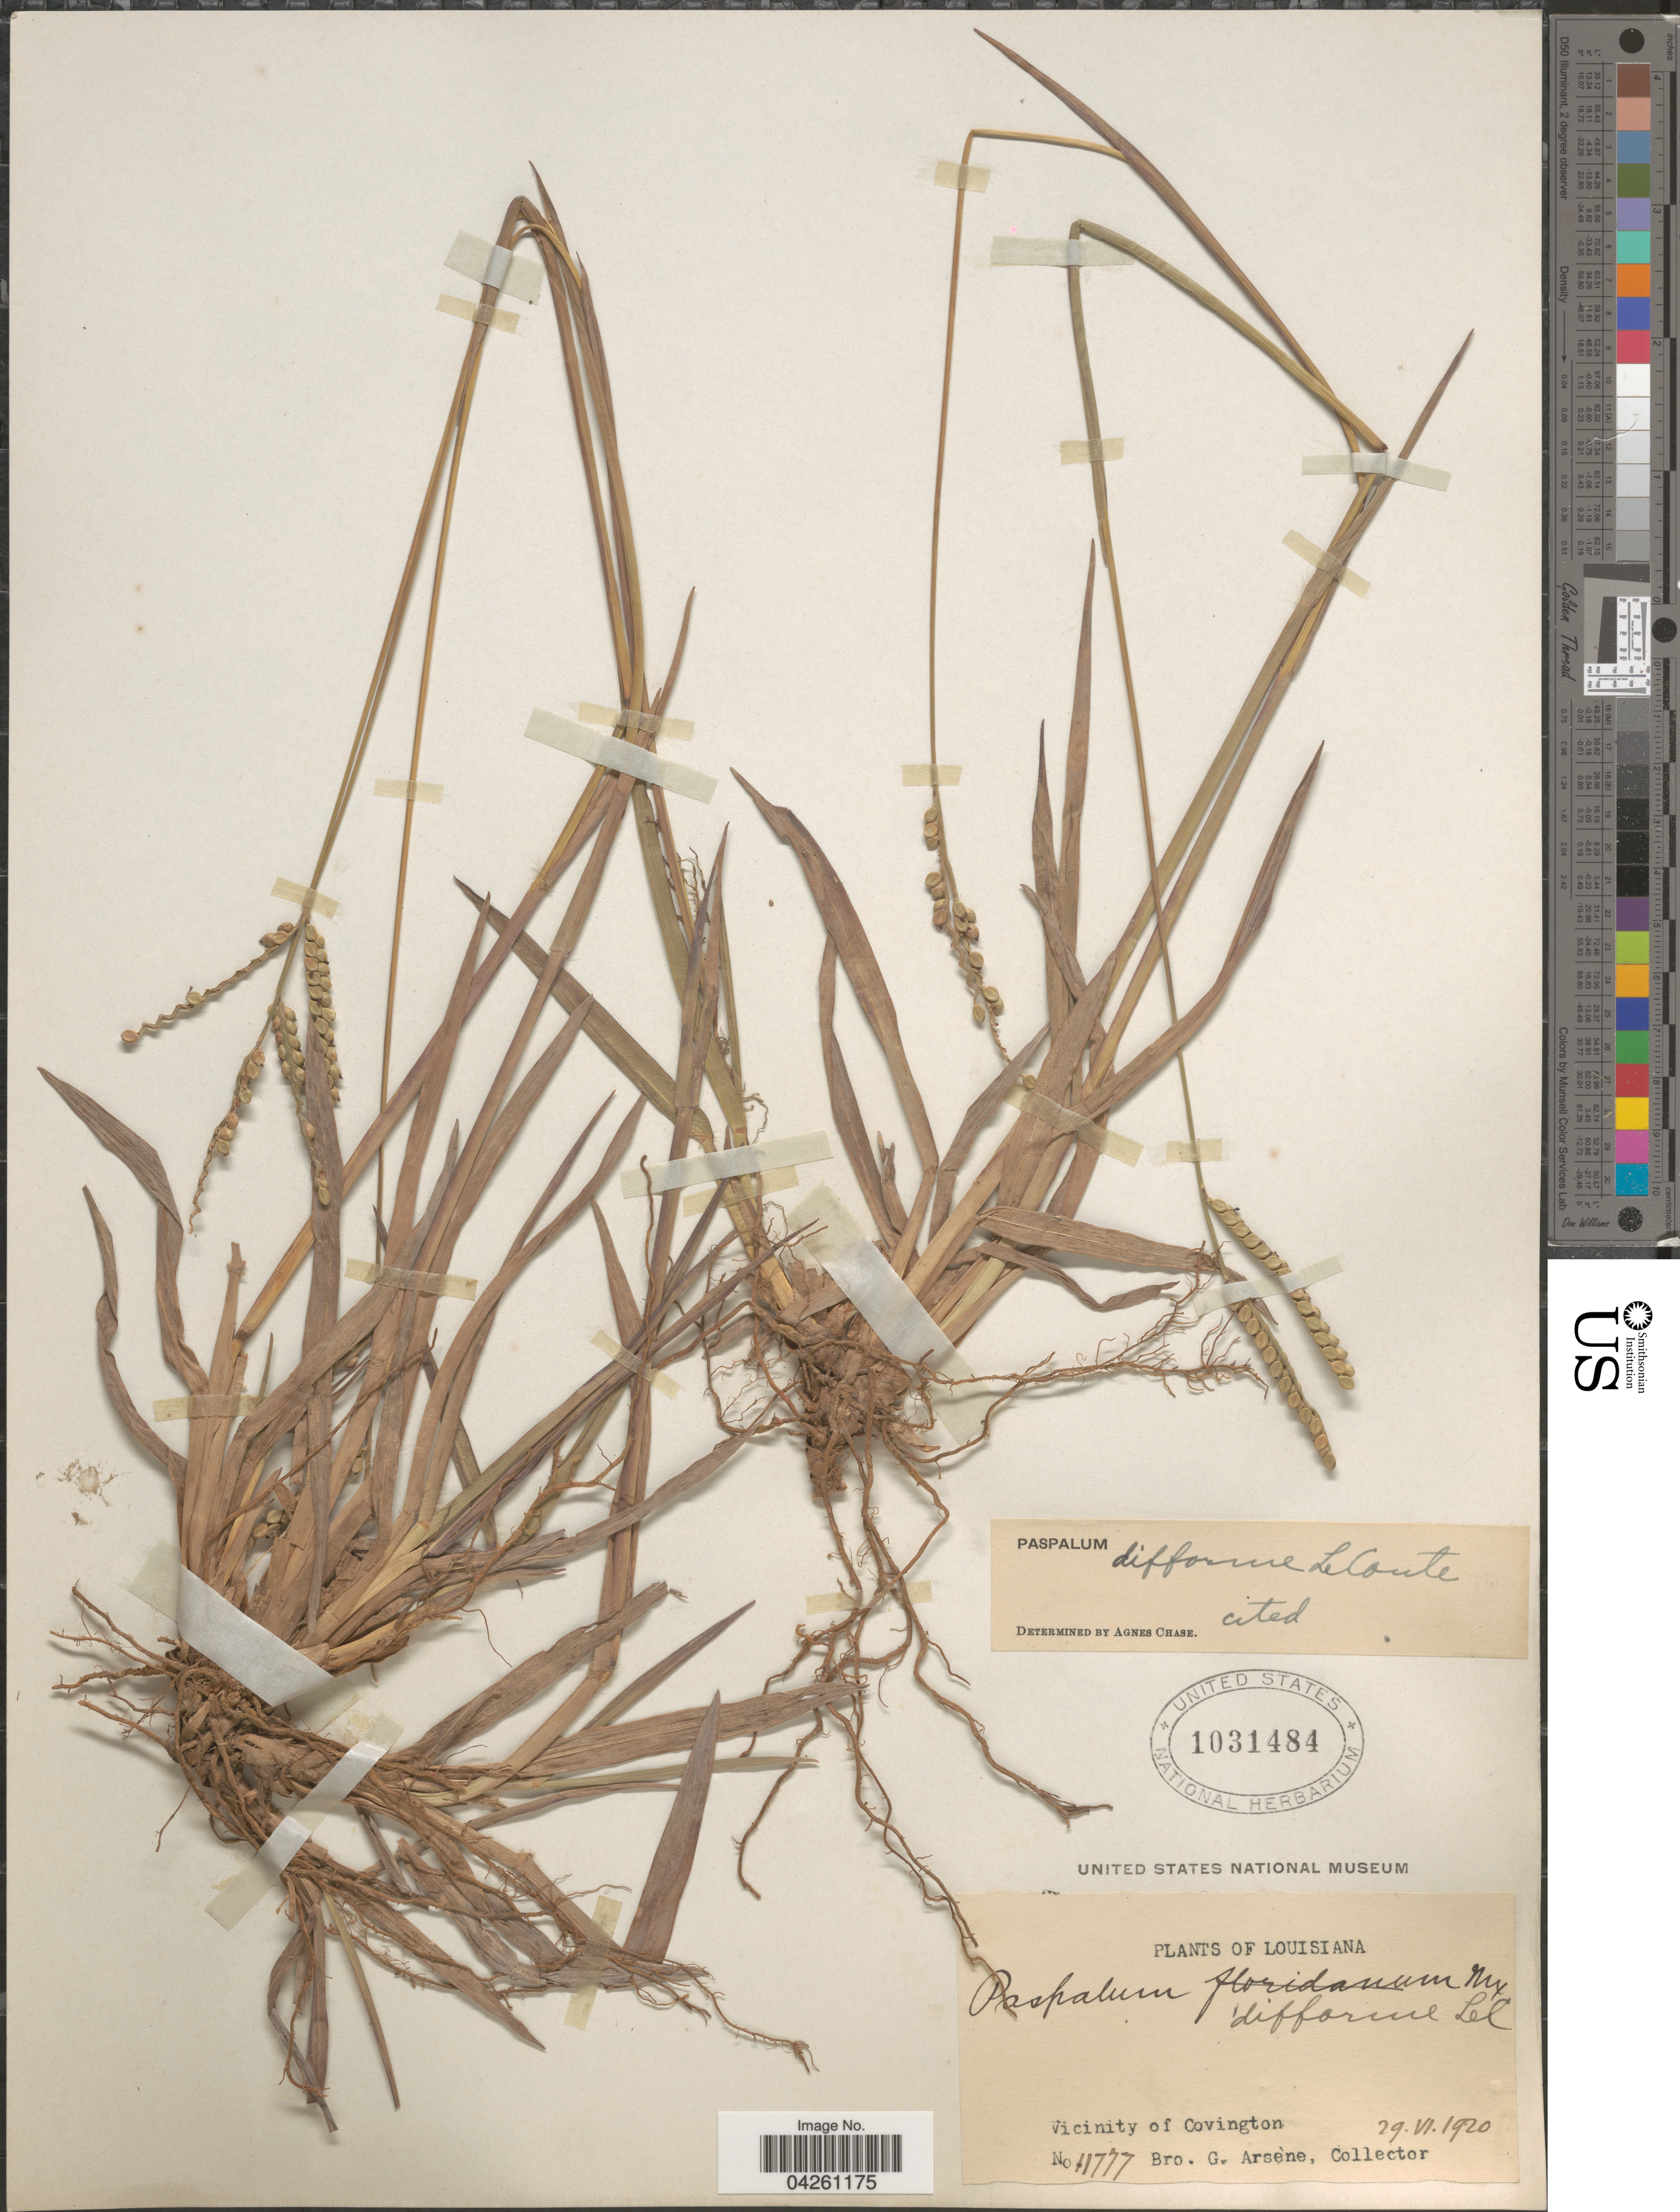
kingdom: Plantae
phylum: Tracheophyta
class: Liliopsida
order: Poales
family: Poaceae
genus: Paspalum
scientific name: Paspalum difforme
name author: Leconte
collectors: Bro. G. Arsène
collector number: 11777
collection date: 1920-06-29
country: United States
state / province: Louisiana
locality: Vicinity of Covington.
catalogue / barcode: US 1031484